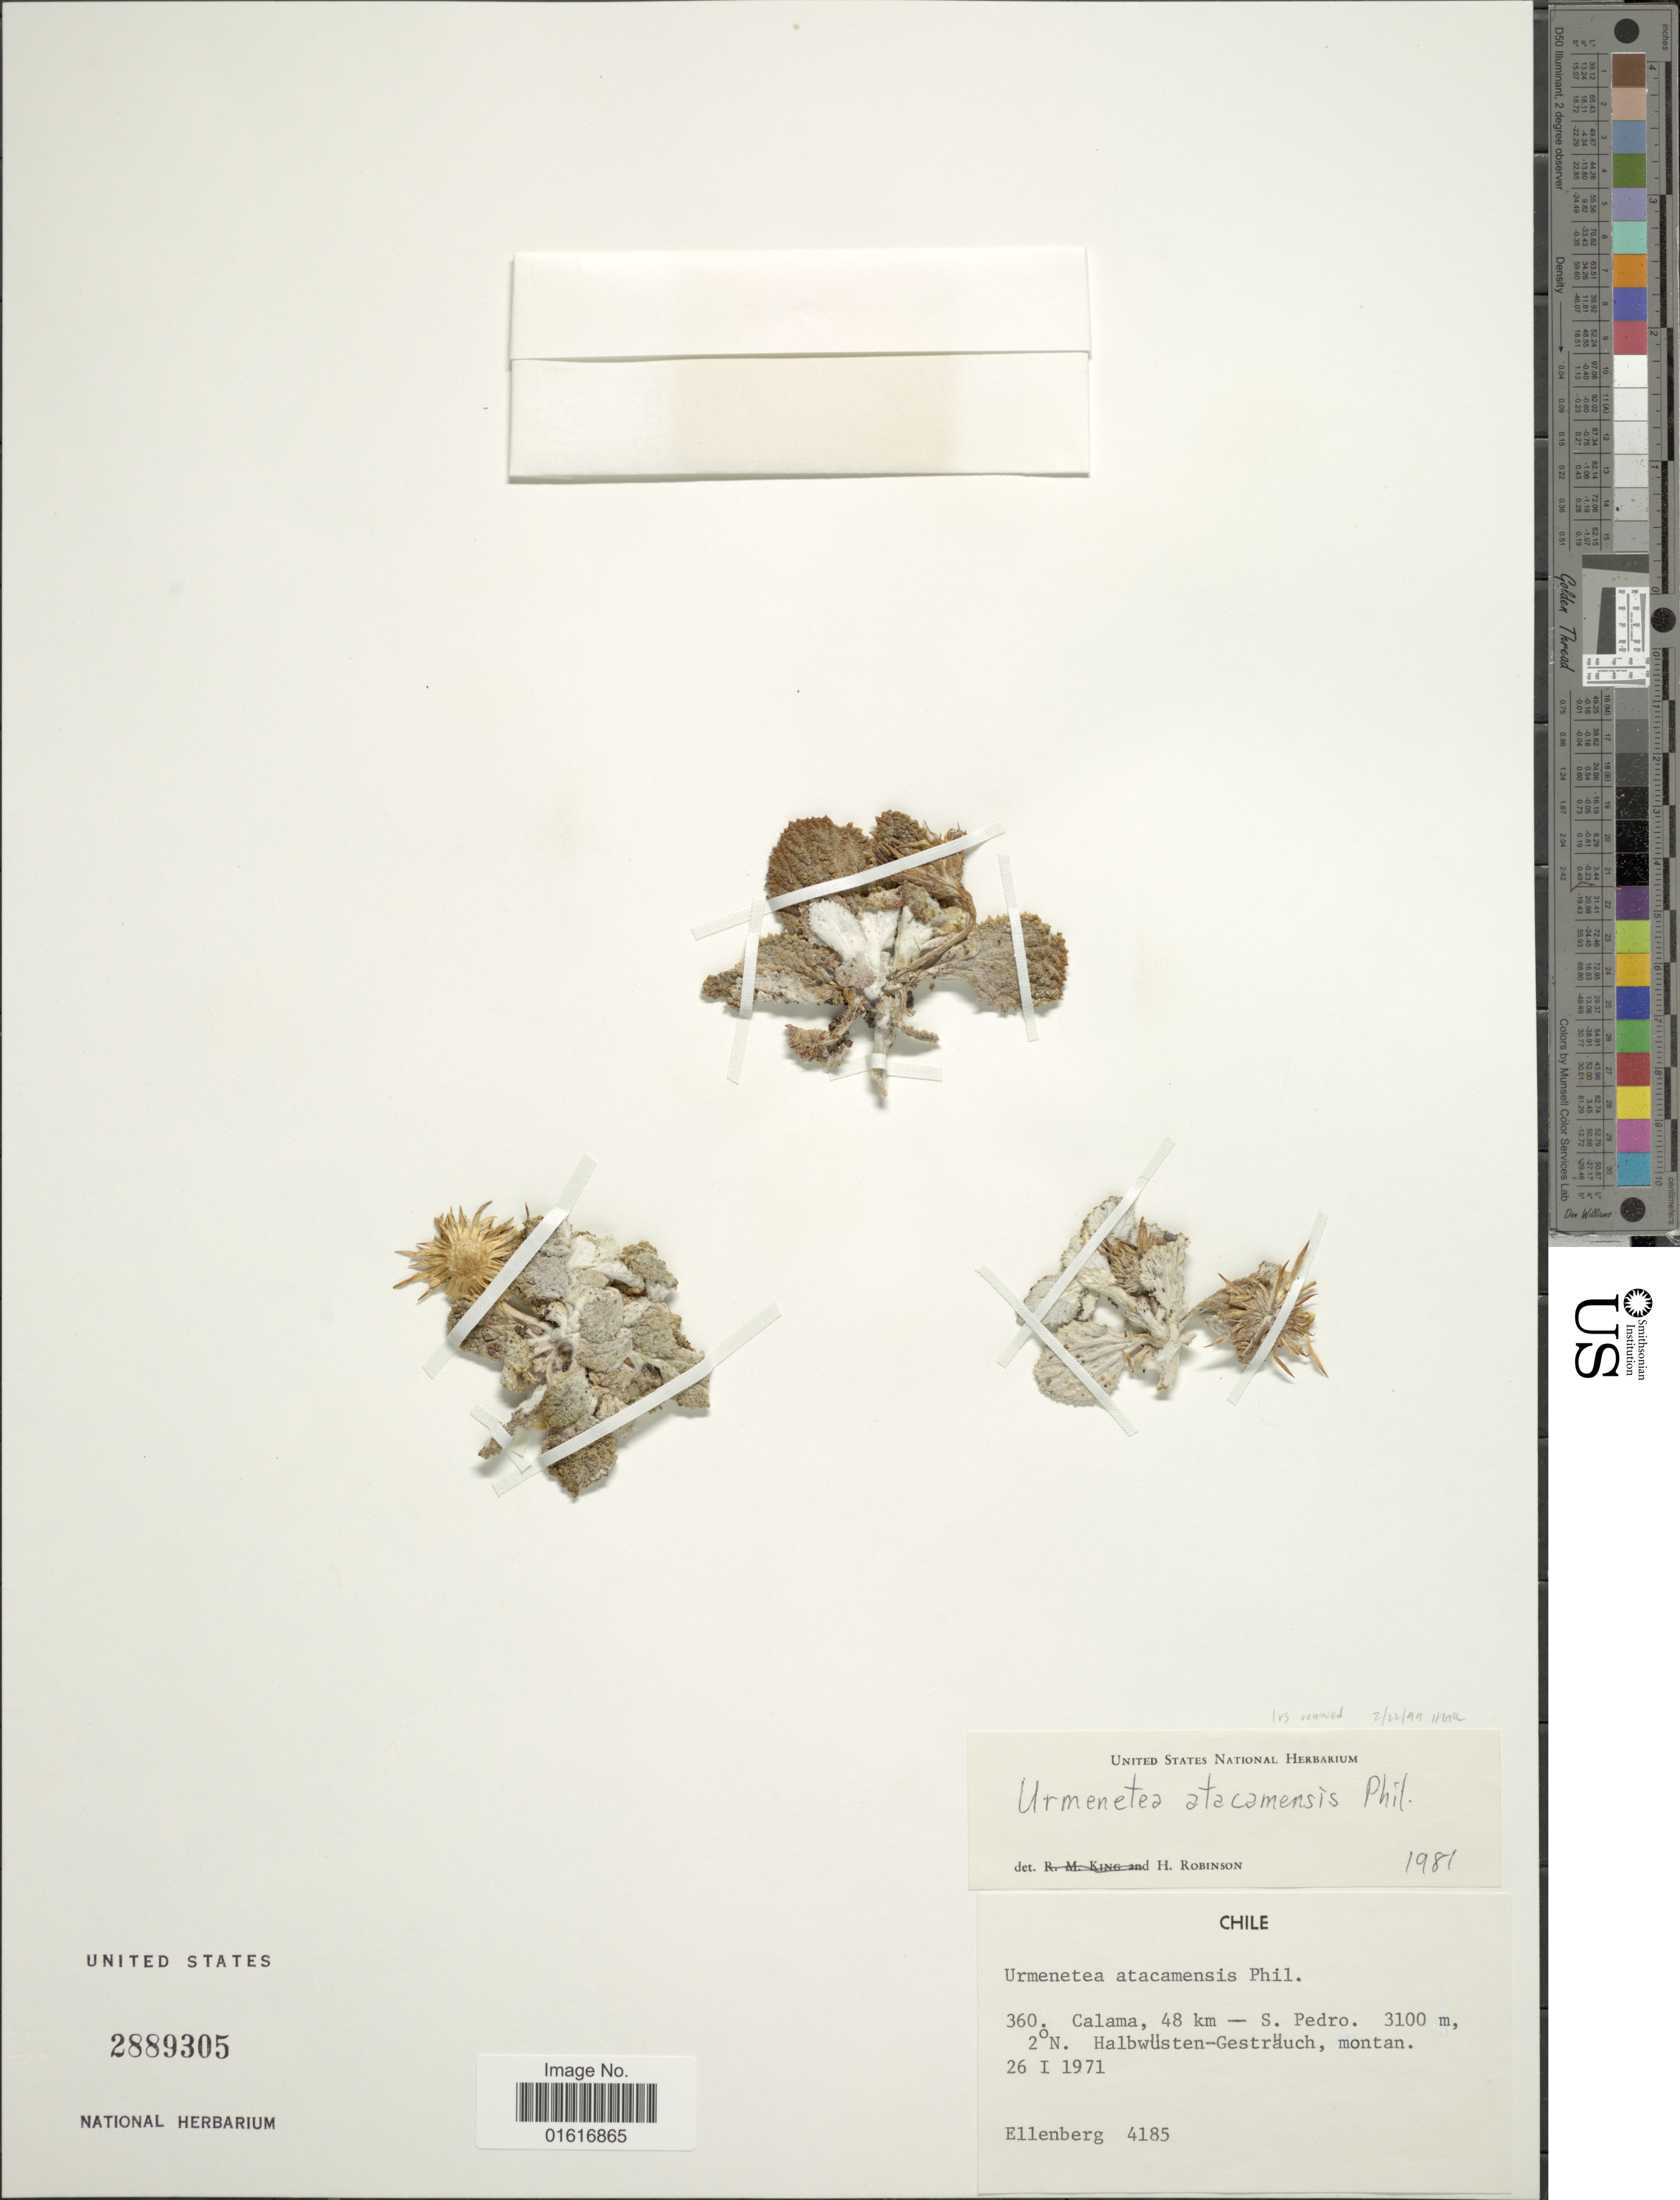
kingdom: Plantae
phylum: Tracheophyta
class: Magnoliopsida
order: Asterales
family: Asteraceae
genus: Urmenetea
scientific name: Urmenetea atacamensis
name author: Phil.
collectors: H. Ellenberg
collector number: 4185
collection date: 1971-01-26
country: Chile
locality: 360. Calama, 48 km - S. Pedro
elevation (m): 3100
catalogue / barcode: US 2889305